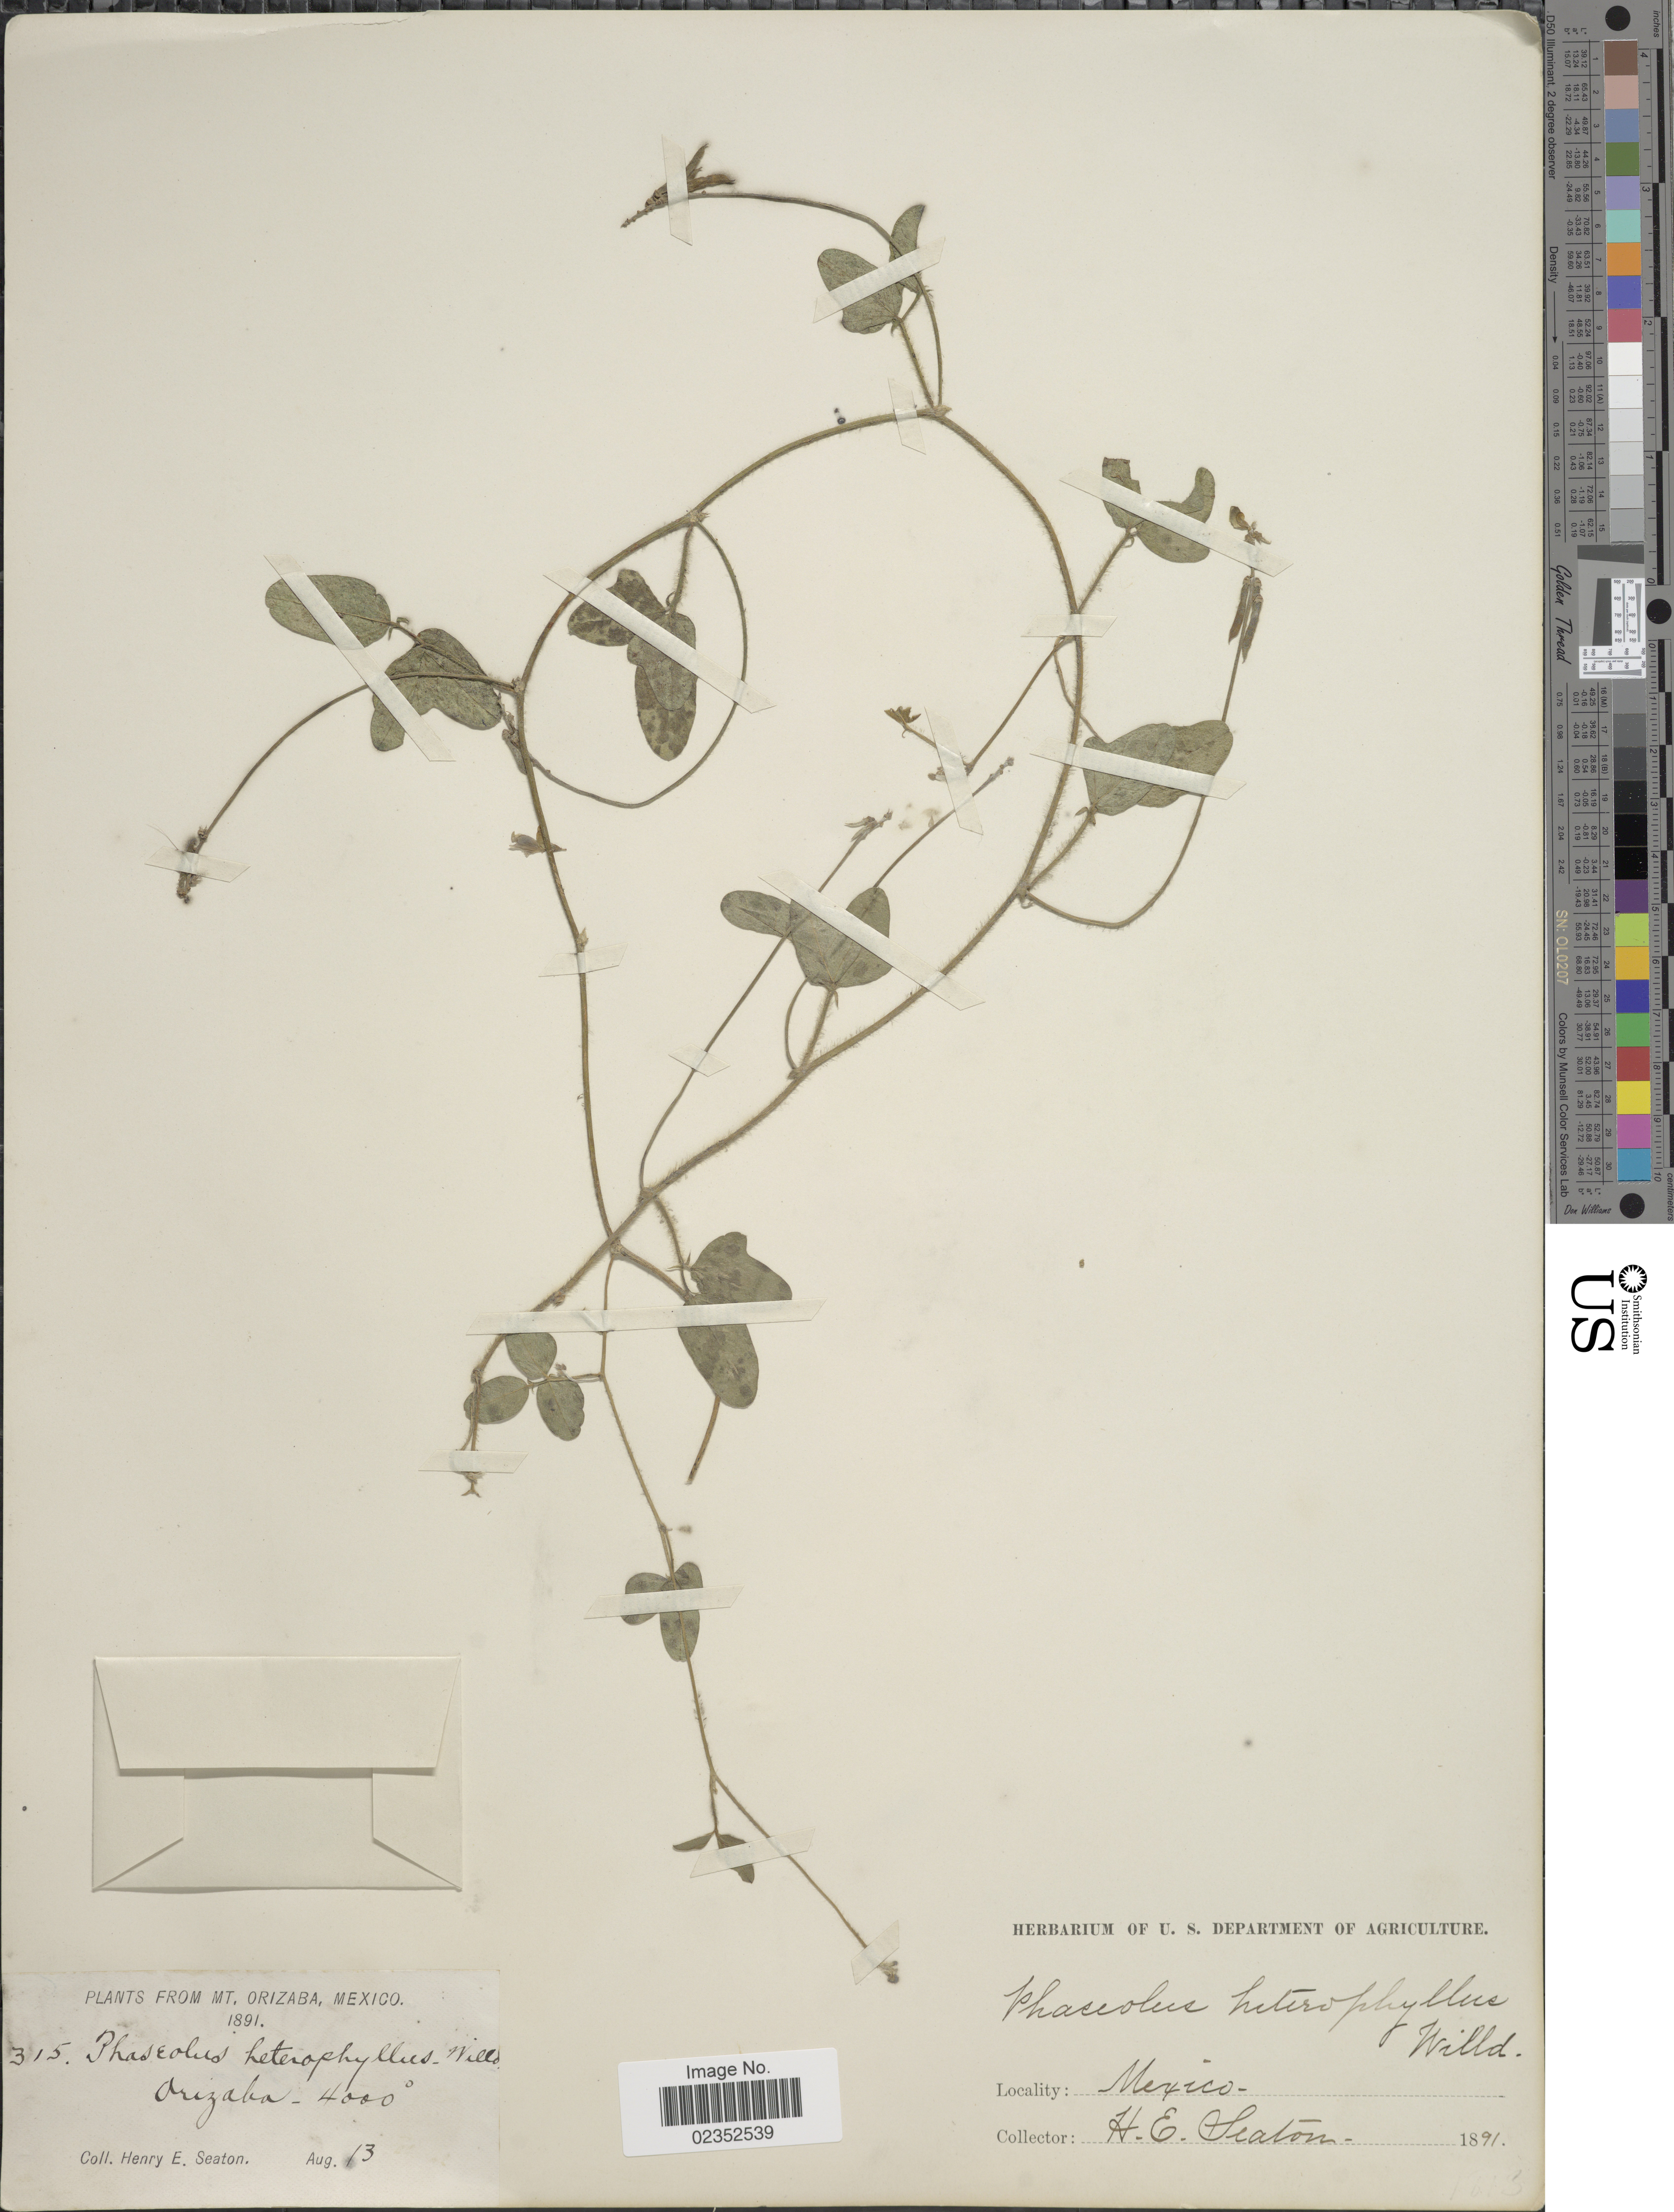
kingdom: Plantae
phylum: Tracheophyta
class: Magnoliopsida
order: Fabales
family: Fabaceae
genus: Macroptilium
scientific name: Macroptilium gibbosifolium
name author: (Ortega) A. Delgado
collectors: H. E. Seaton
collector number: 315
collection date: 1891-08-13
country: Mexico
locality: Mt. Orizaba, Orizaba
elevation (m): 1219